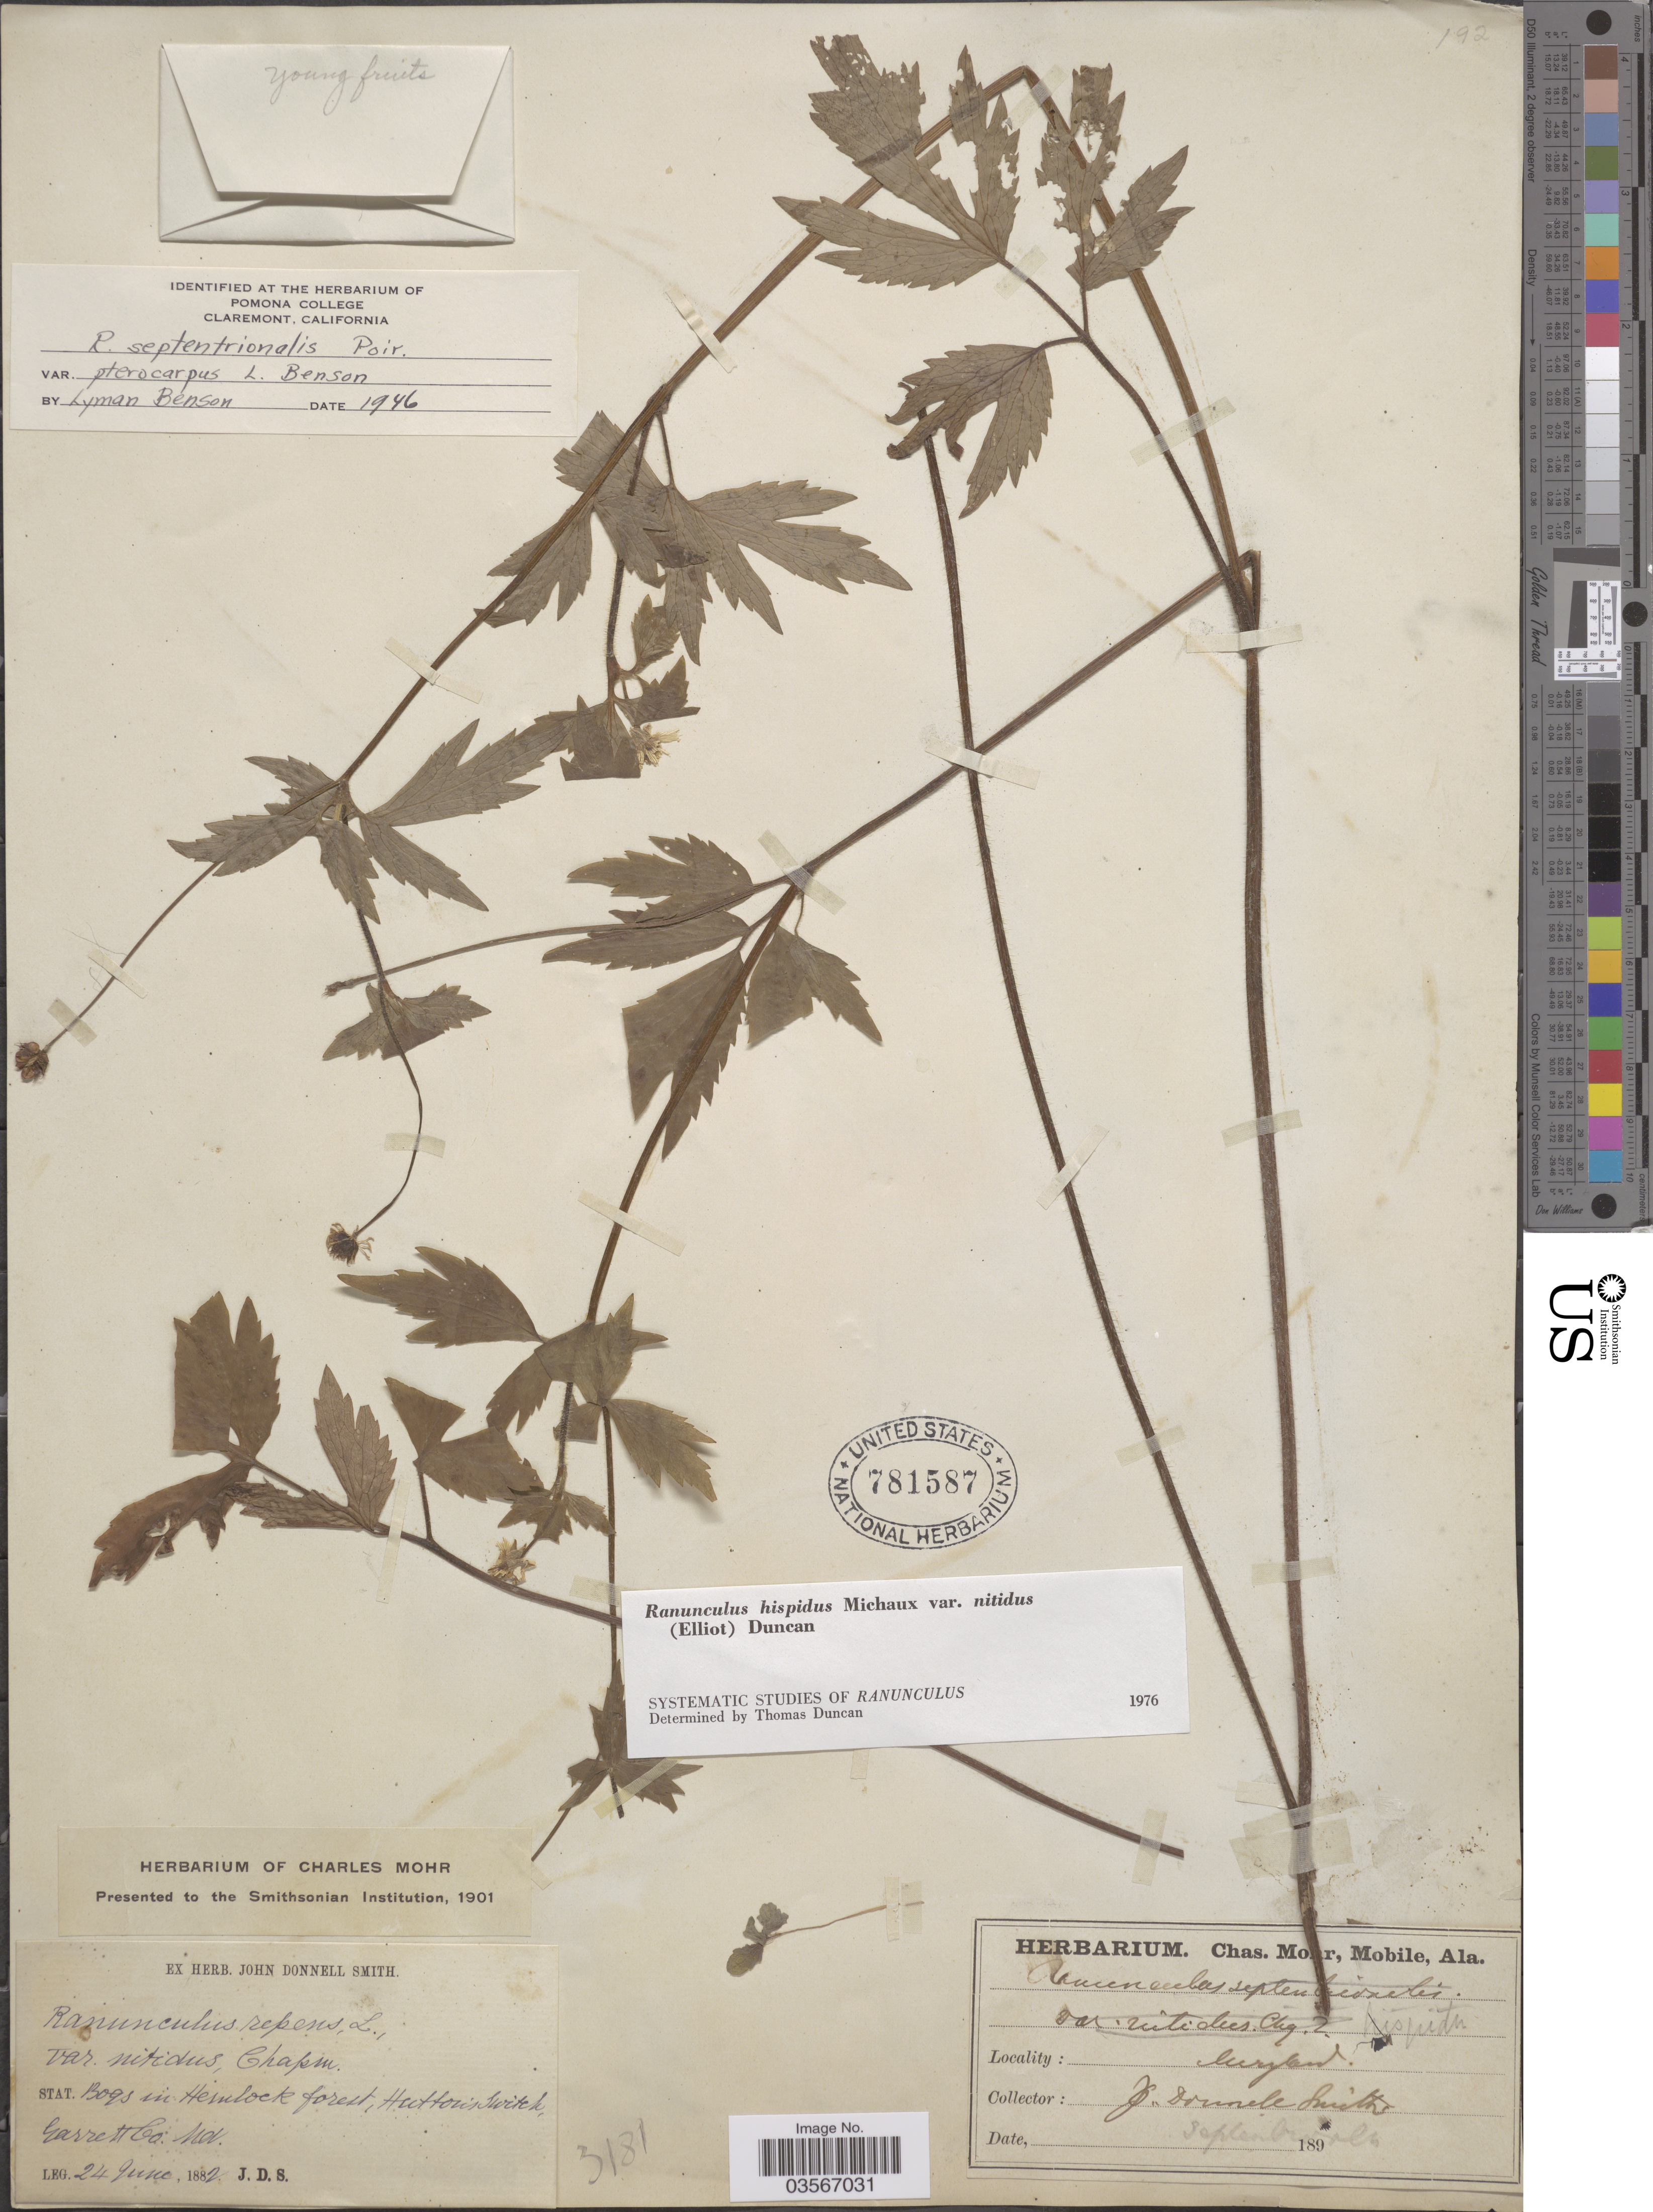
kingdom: Plantae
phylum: Tracheophyta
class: Magnoliopsida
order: Ranunculales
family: Ranunculaceae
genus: Ranunculus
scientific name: Ranunculus hispidus var. nitidus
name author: (Chapm.) T. Duncan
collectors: J. Donnell Smith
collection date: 1882-06-24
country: United States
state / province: Maryland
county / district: Garrett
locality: Stat. bogs in Hemlock forest, Hutton's Switch, Garrett Co.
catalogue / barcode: US 781587